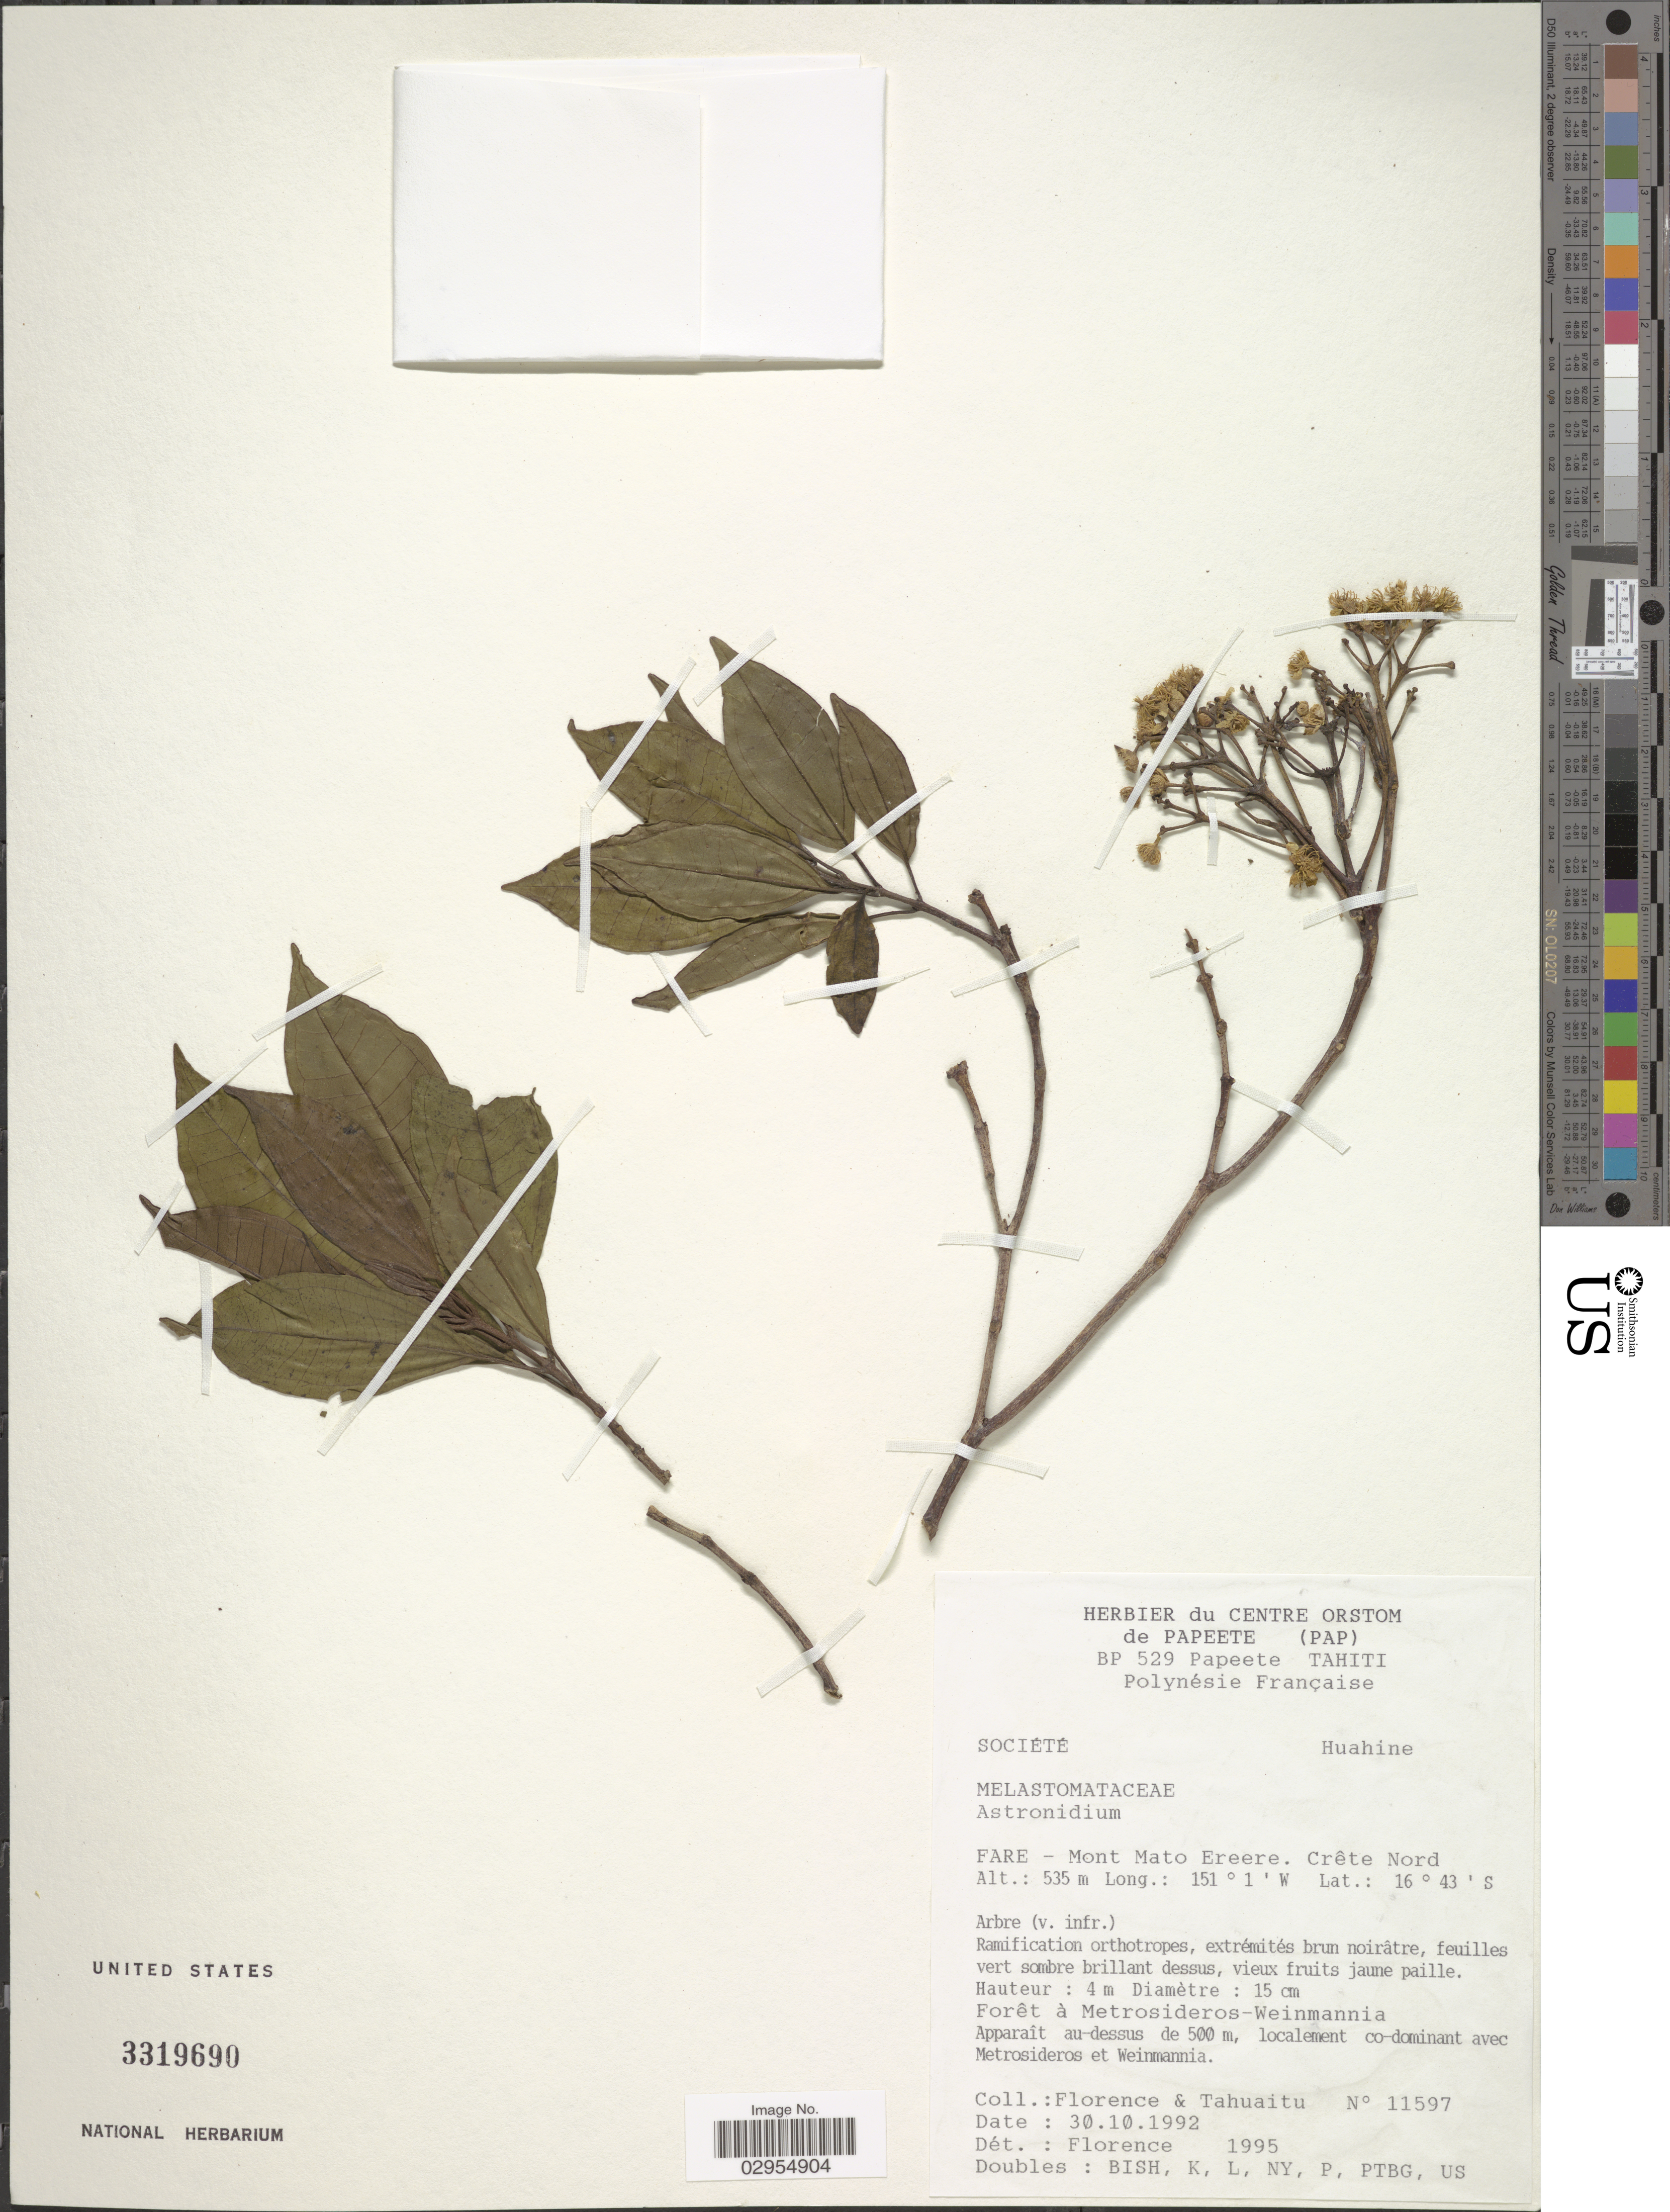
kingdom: Plantae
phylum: Tracheophyta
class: Magnoliopsida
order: Myrtales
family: Melastomataceae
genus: Astronidium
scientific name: Astronidium sp.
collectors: -. Florence & -. Tahuaitu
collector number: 11597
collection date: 1992-10-30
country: French Polynesia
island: Huahine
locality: Société, Huahine. Fare - Mont Mato Ereere. Crête Nord.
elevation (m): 535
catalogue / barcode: US 3319690